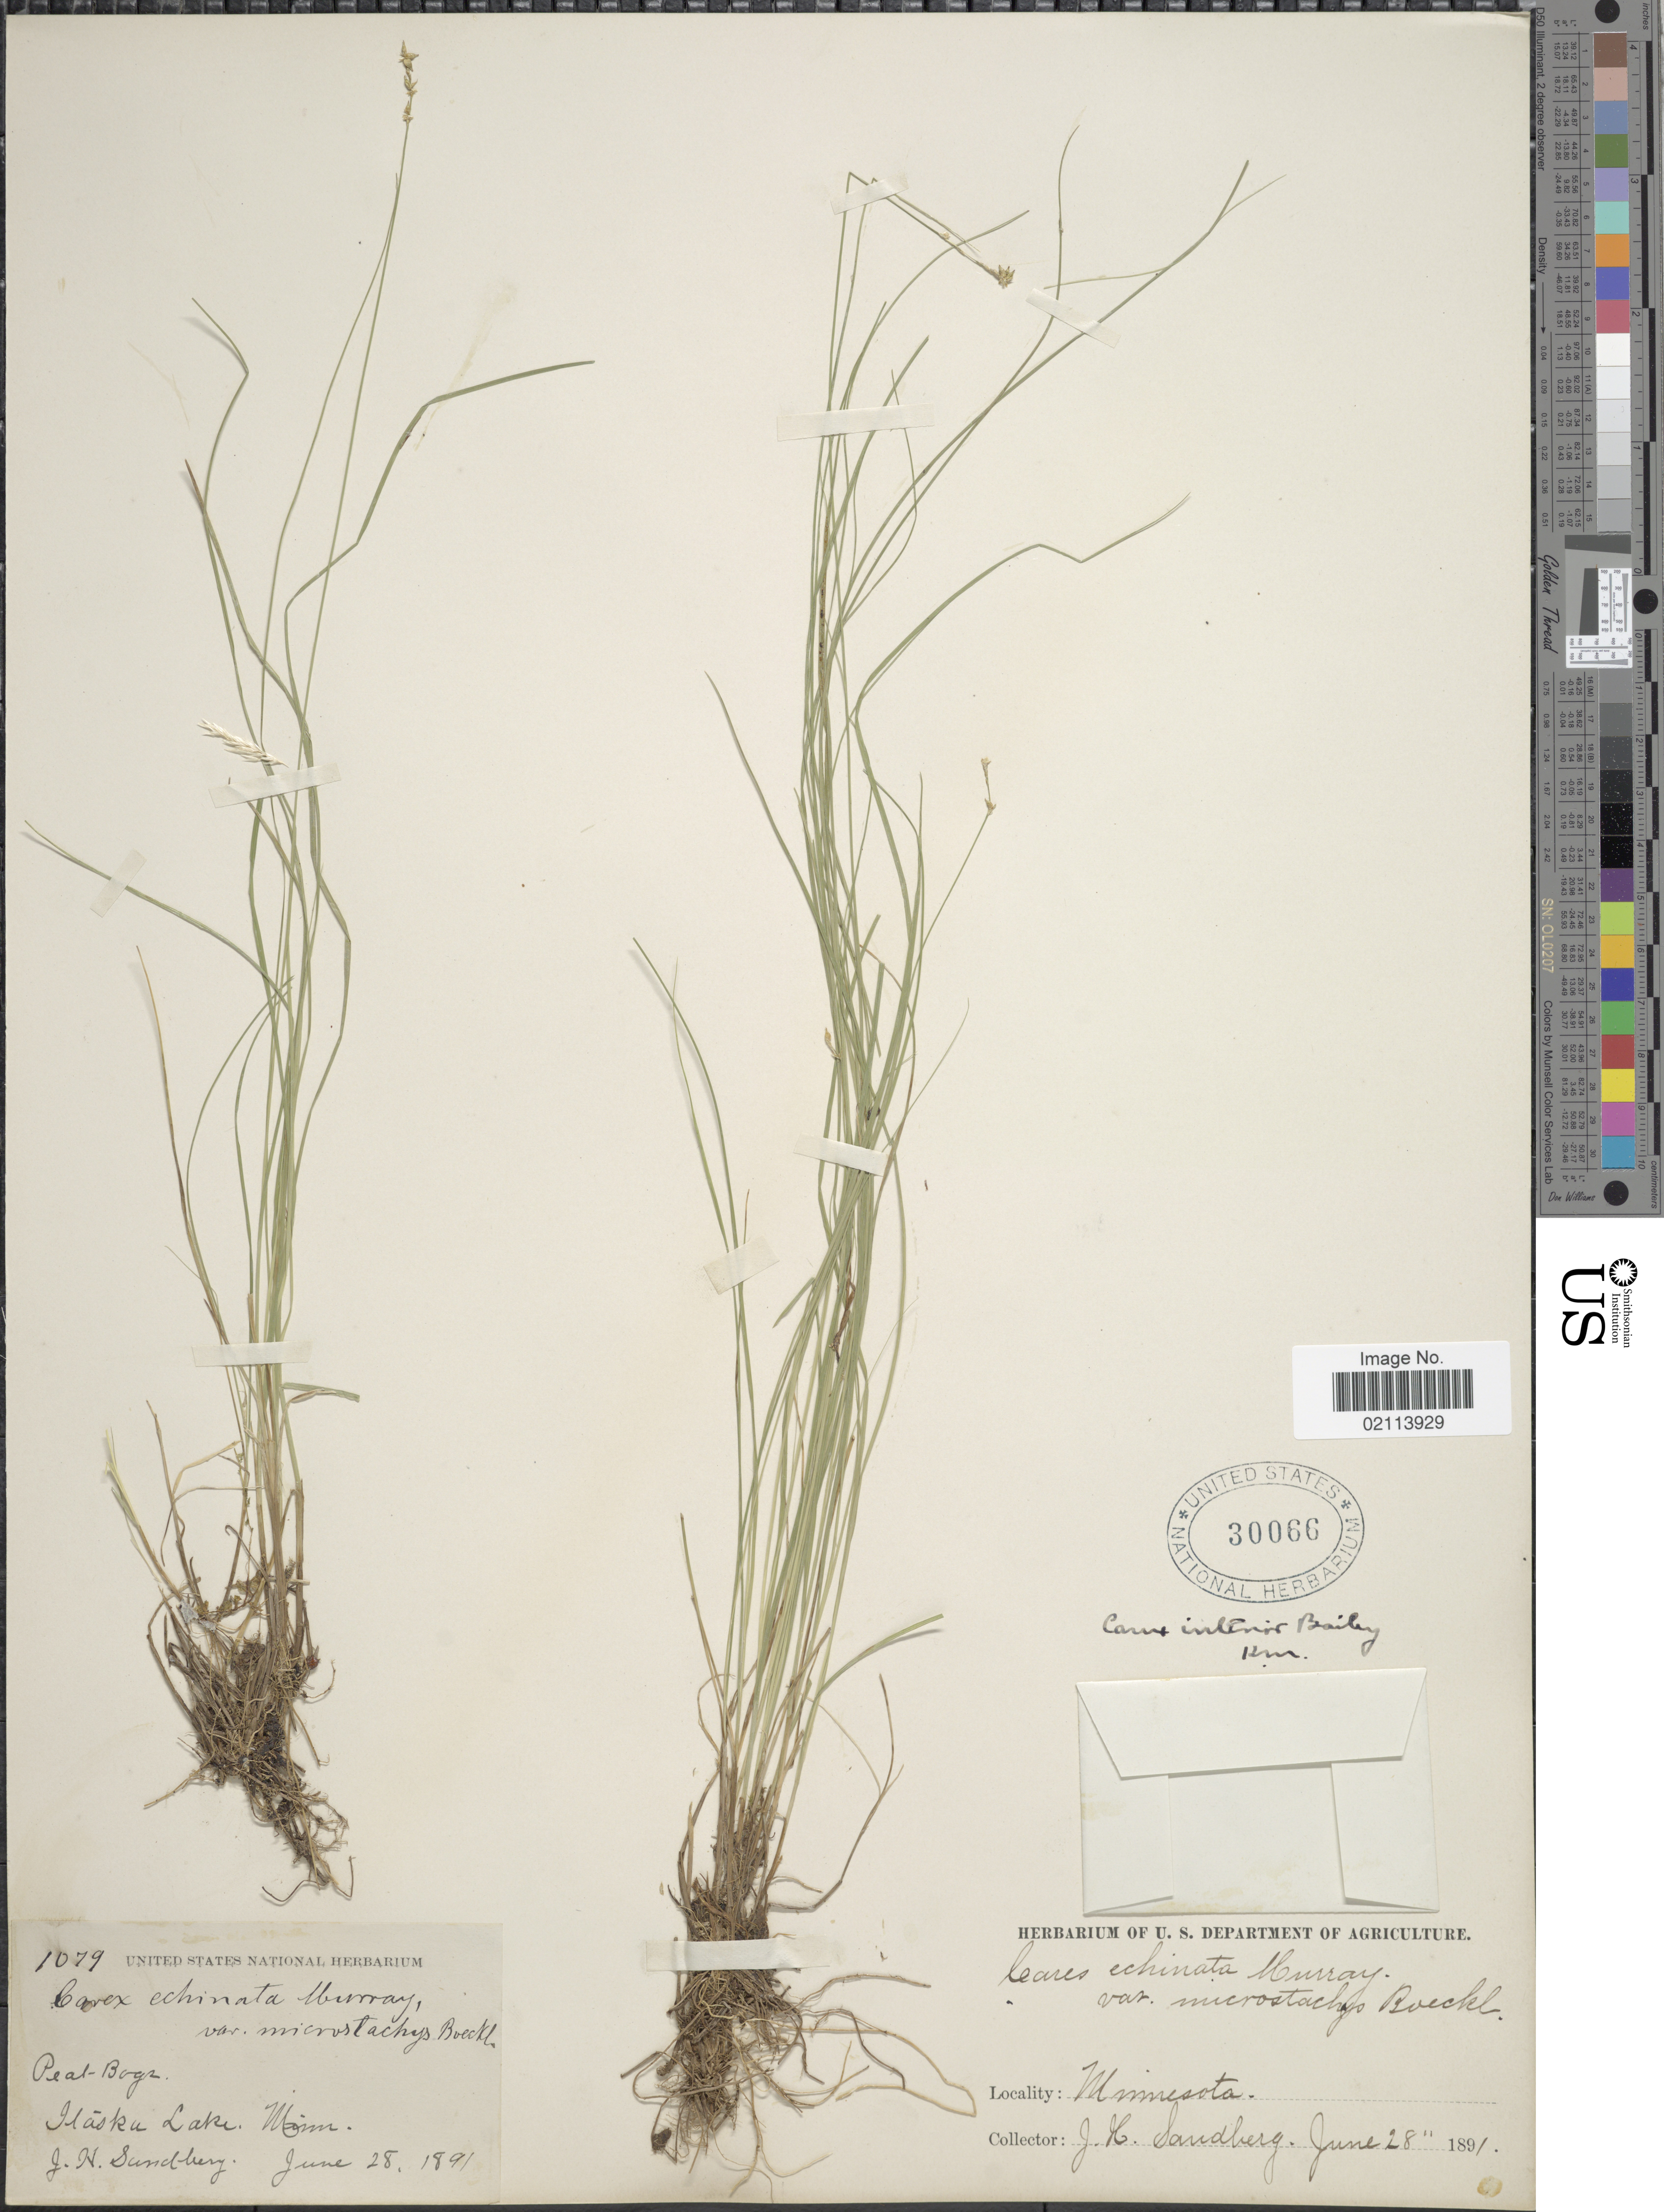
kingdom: Plantae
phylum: Tracheophyta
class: Liliopsida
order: Poales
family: Cyperaceae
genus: Carex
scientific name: Carex interior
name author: L.H. Bailey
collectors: J. H. Sandberg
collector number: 1079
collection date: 1891-06-28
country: United States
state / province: Minnesota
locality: Peat-Bogs, Itaska Lake.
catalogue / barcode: US 30066